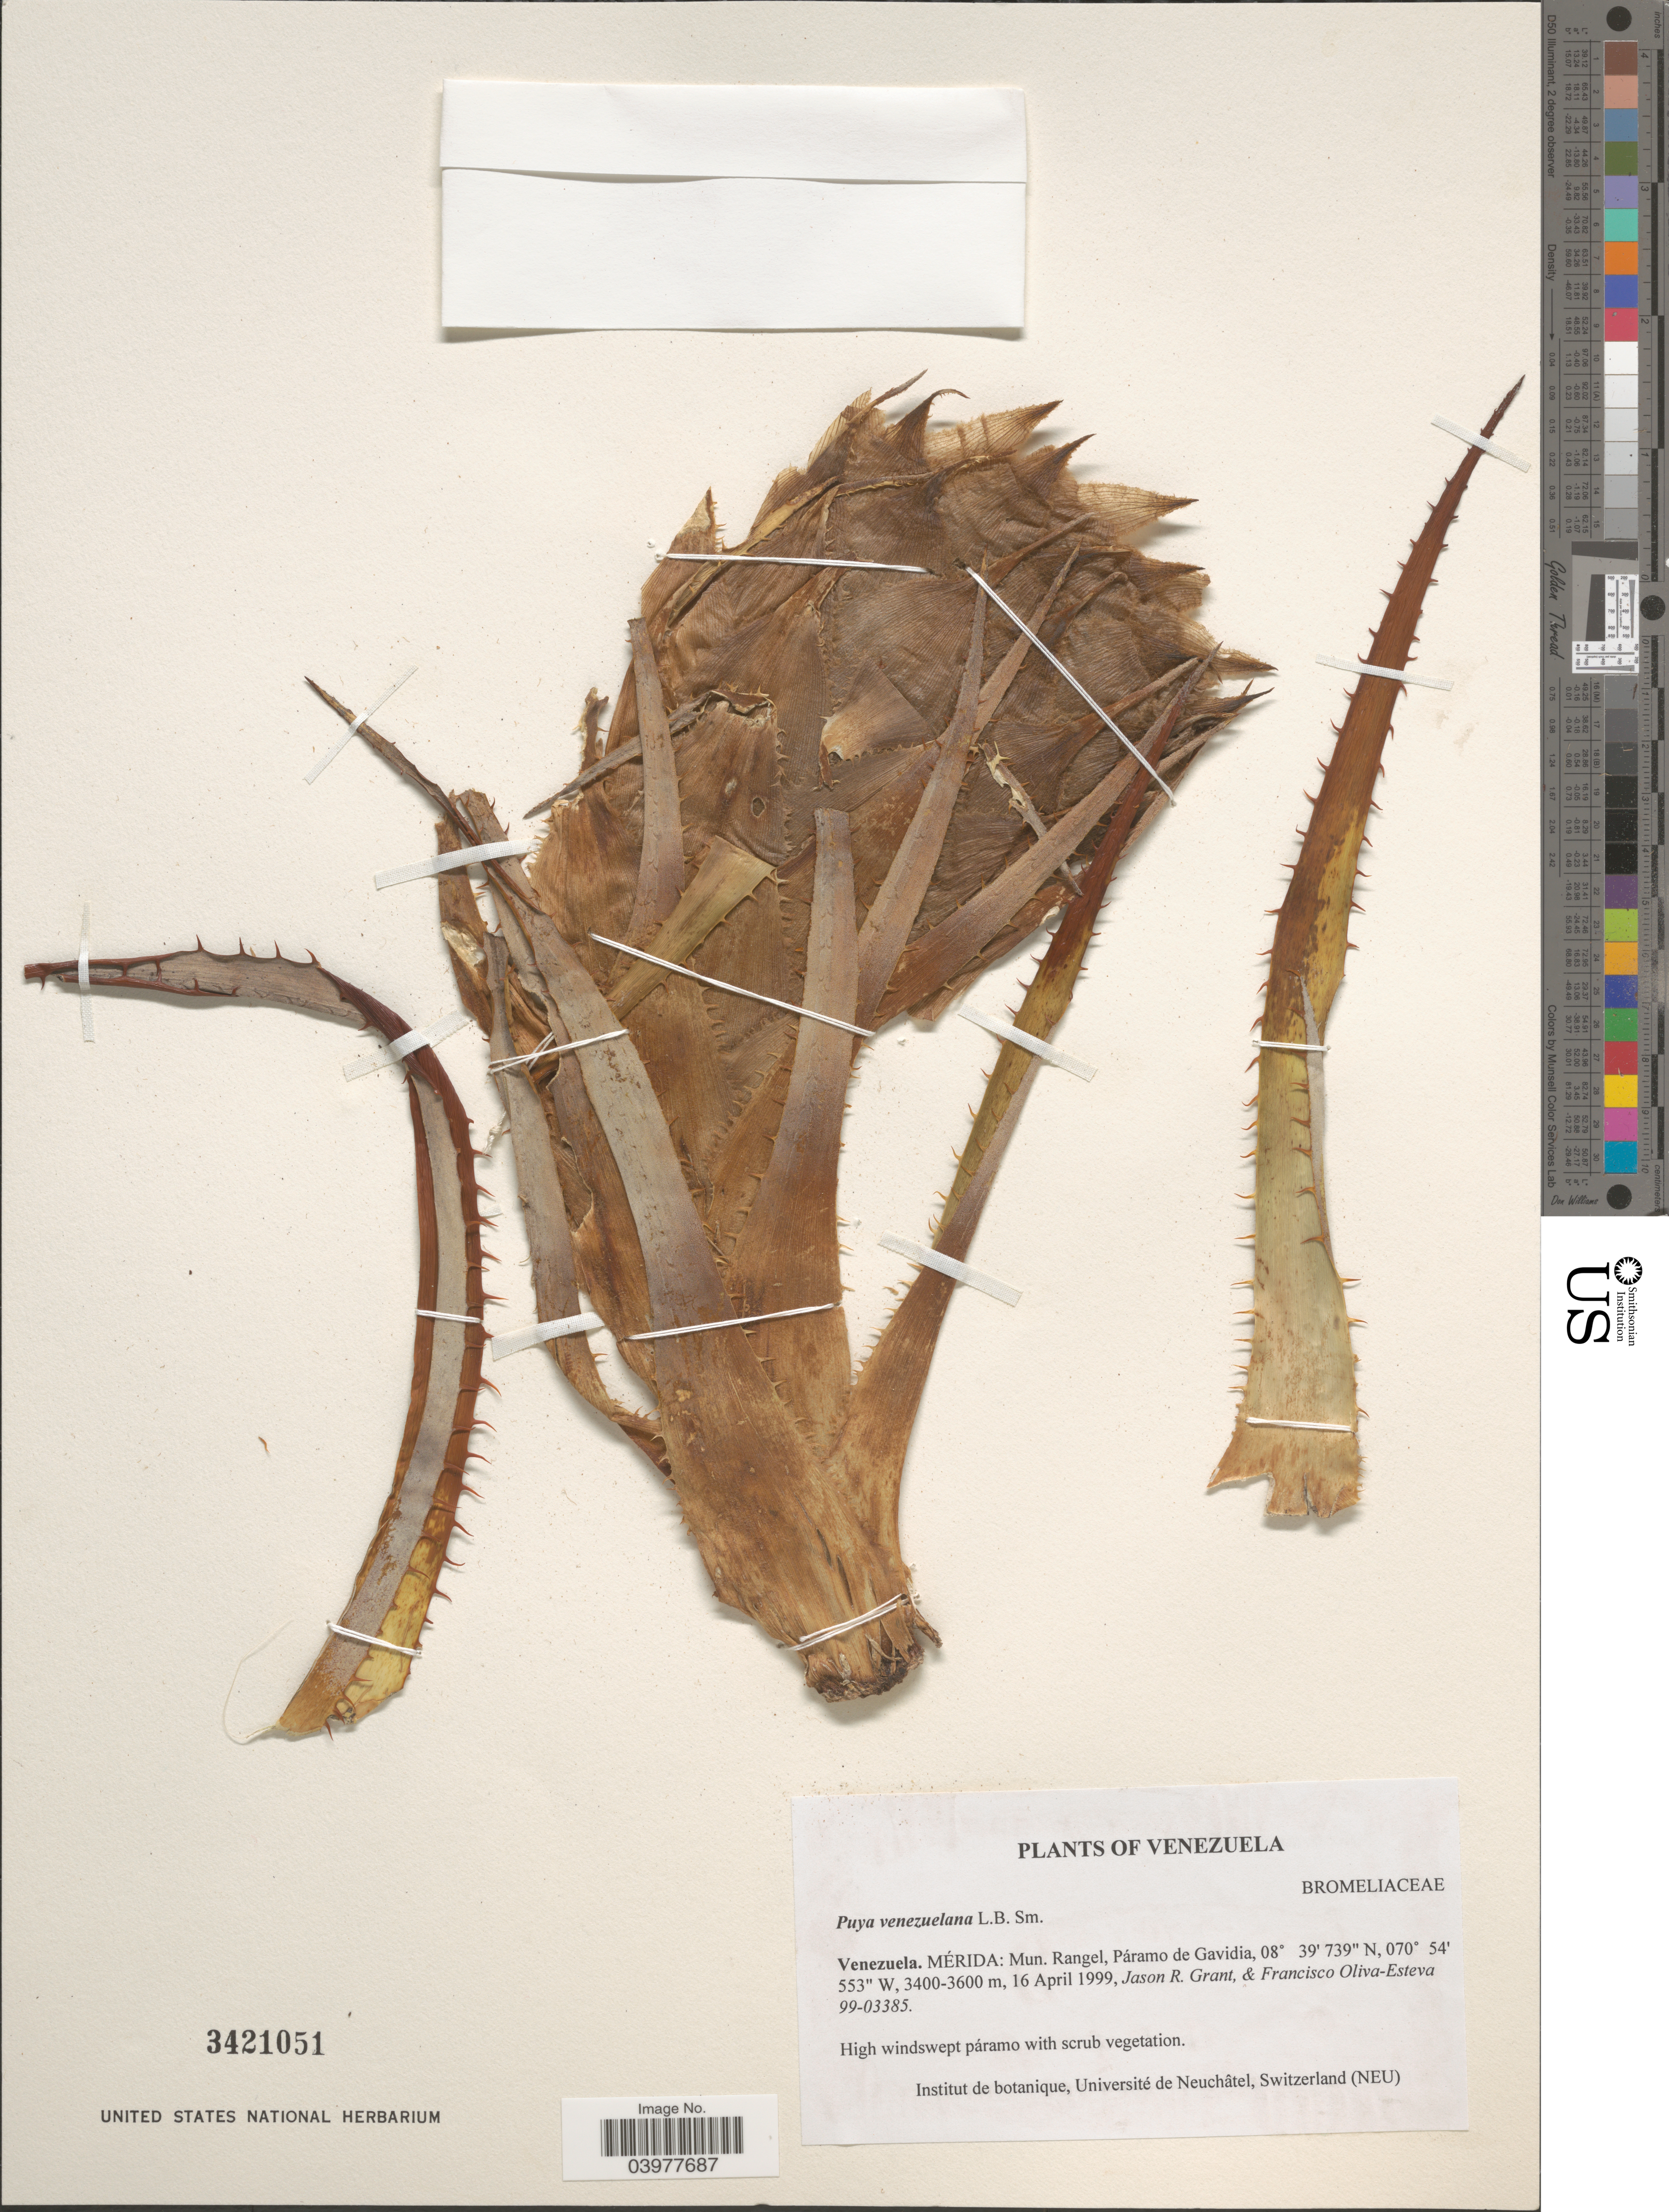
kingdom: Plantae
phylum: Tracheophyta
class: Liliopsida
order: Poales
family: Bromeliaceae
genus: Puya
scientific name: Puya venezuelana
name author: L.B. Sm.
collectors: J. R. Grant & F. Oliva-Esteva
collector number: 99-03385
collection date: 1999-04-16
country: Venezuela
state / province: Merida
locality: Mun. Rangel, Páramo de Gavidia.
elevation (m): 3400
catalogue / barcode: US 3421051